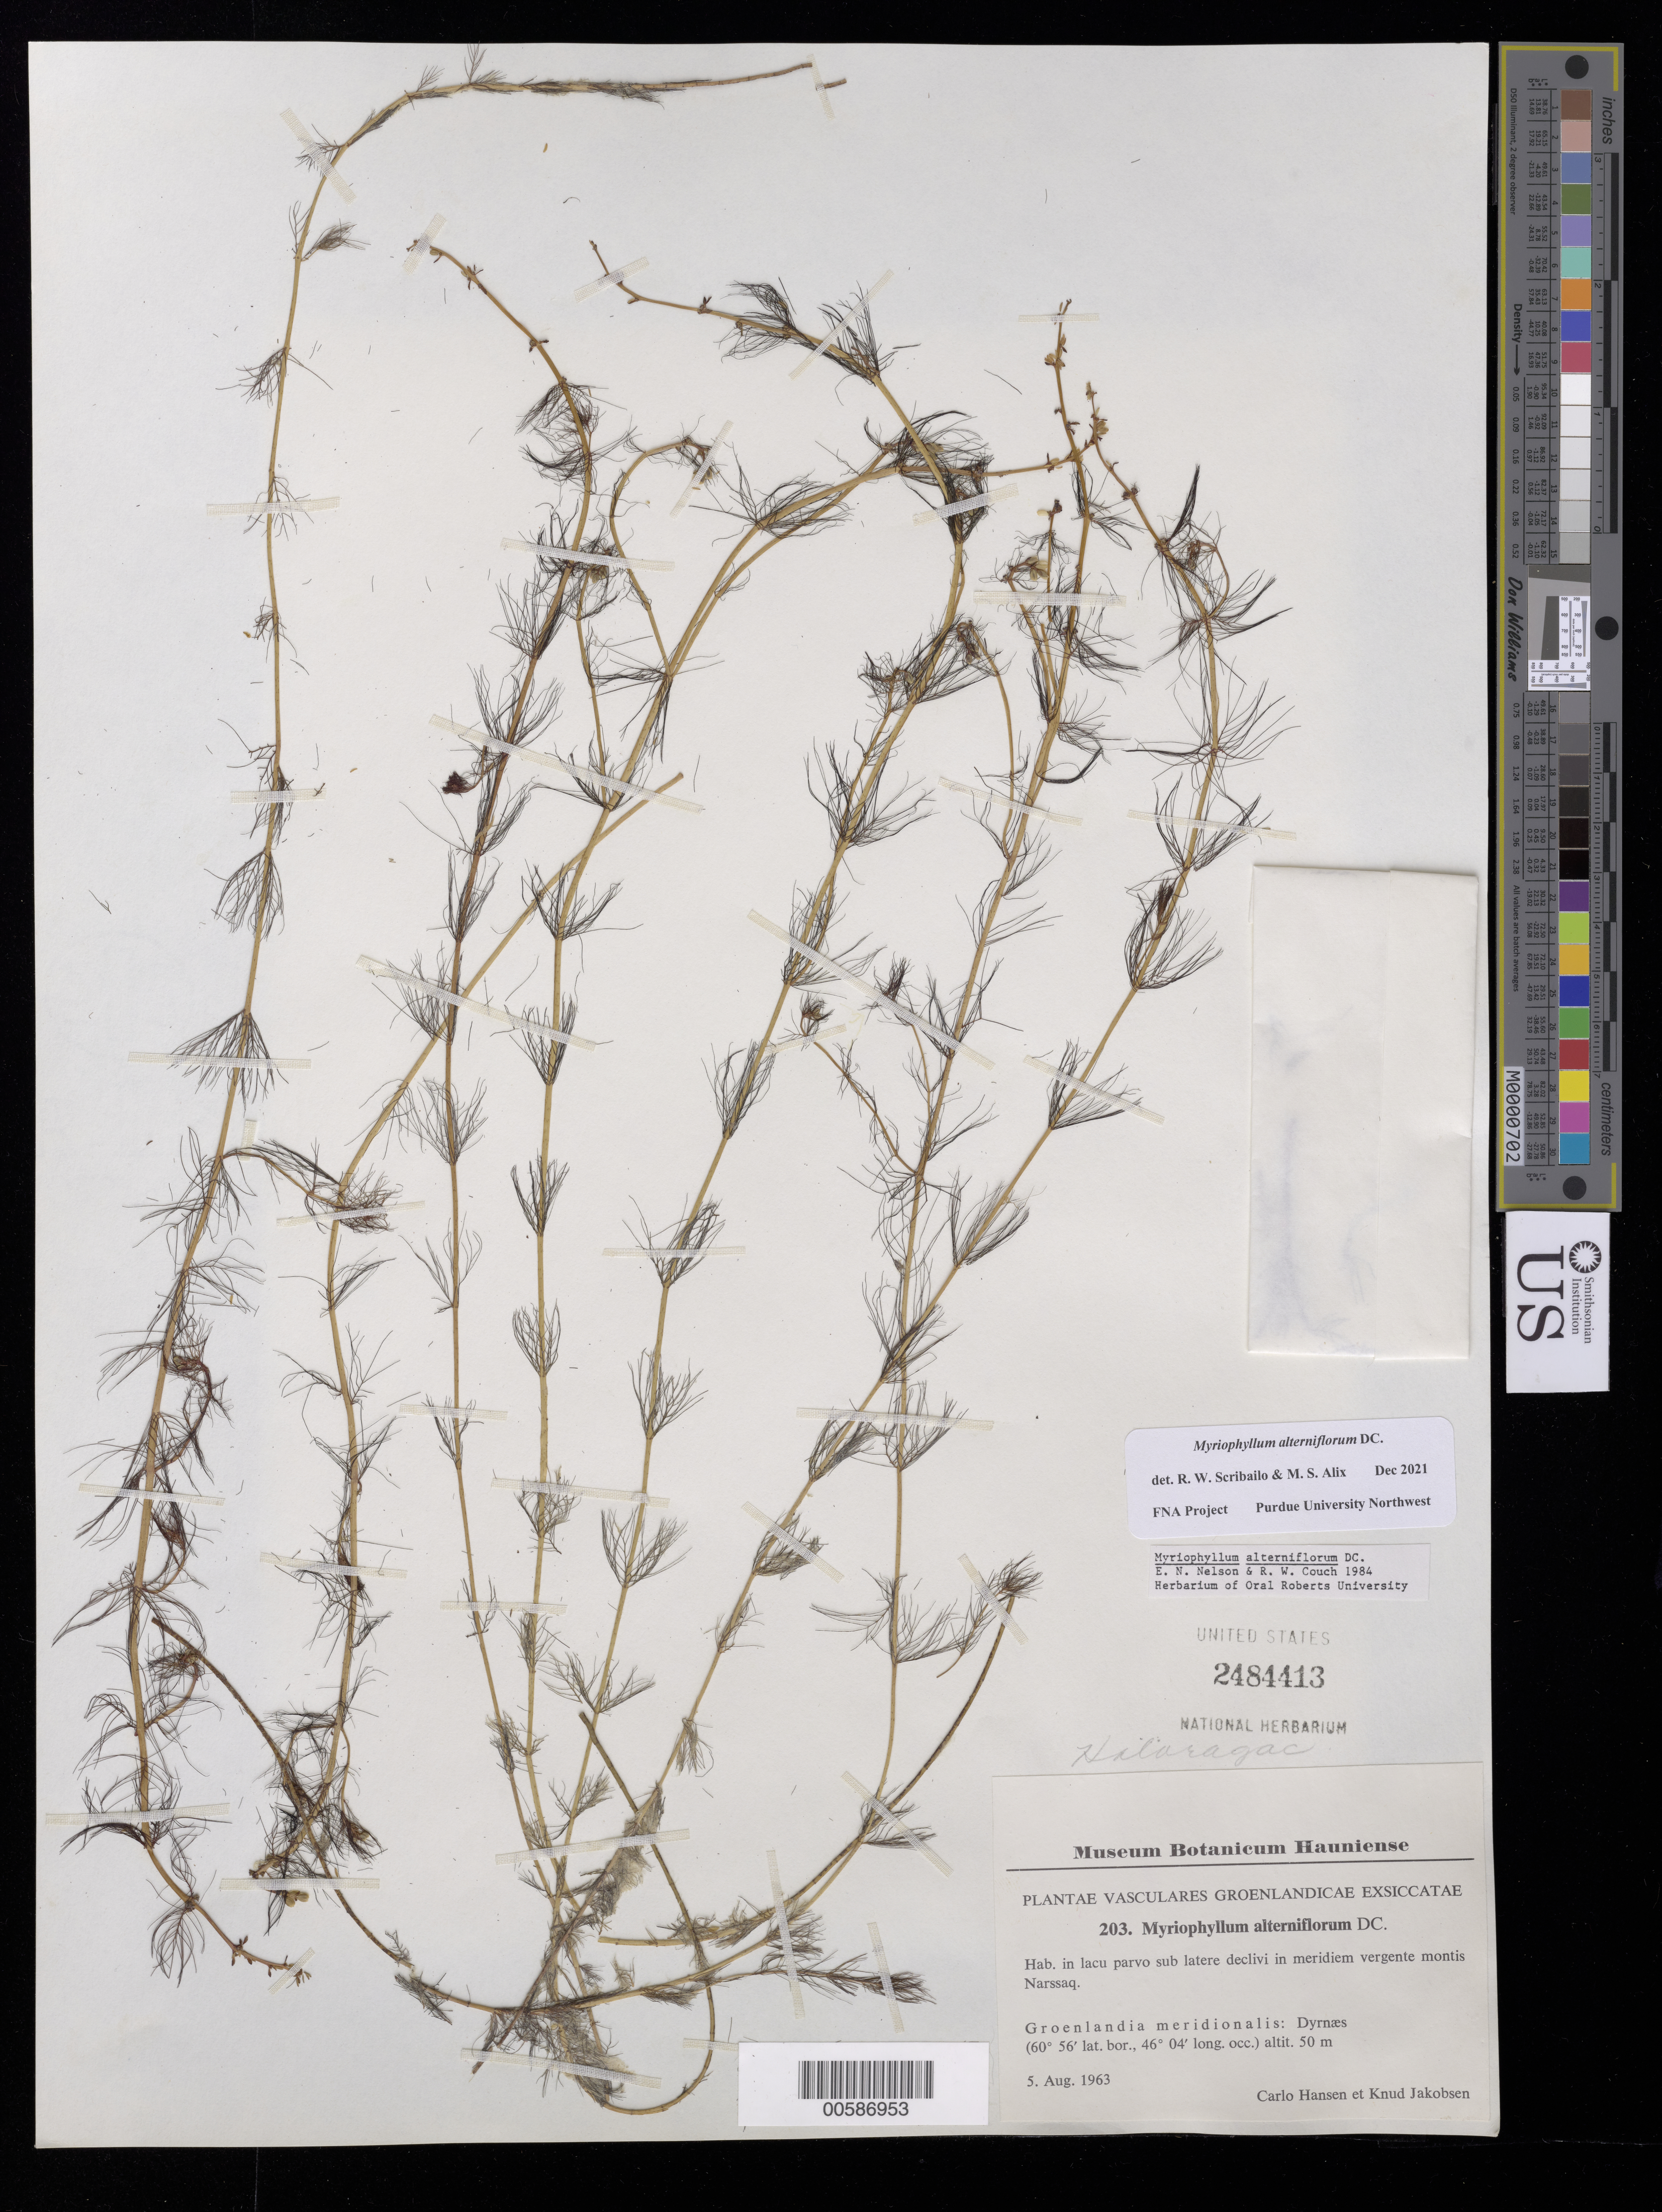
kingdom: Plantae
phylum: Tracheophyta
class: Magnoliopsida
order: Saxifragales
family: Haloragaceae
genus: Myriophyllum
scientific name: Myriophyllum alterniflorum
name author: DC.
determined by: Scribailo, R. W.; Alix, M. S.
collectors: C. Hansen & K. Jakobsen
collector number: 203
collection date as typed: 05 Aug 1963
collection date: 1963-08-05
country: Greenland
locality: Dyrnaes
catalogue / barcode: US 2484413